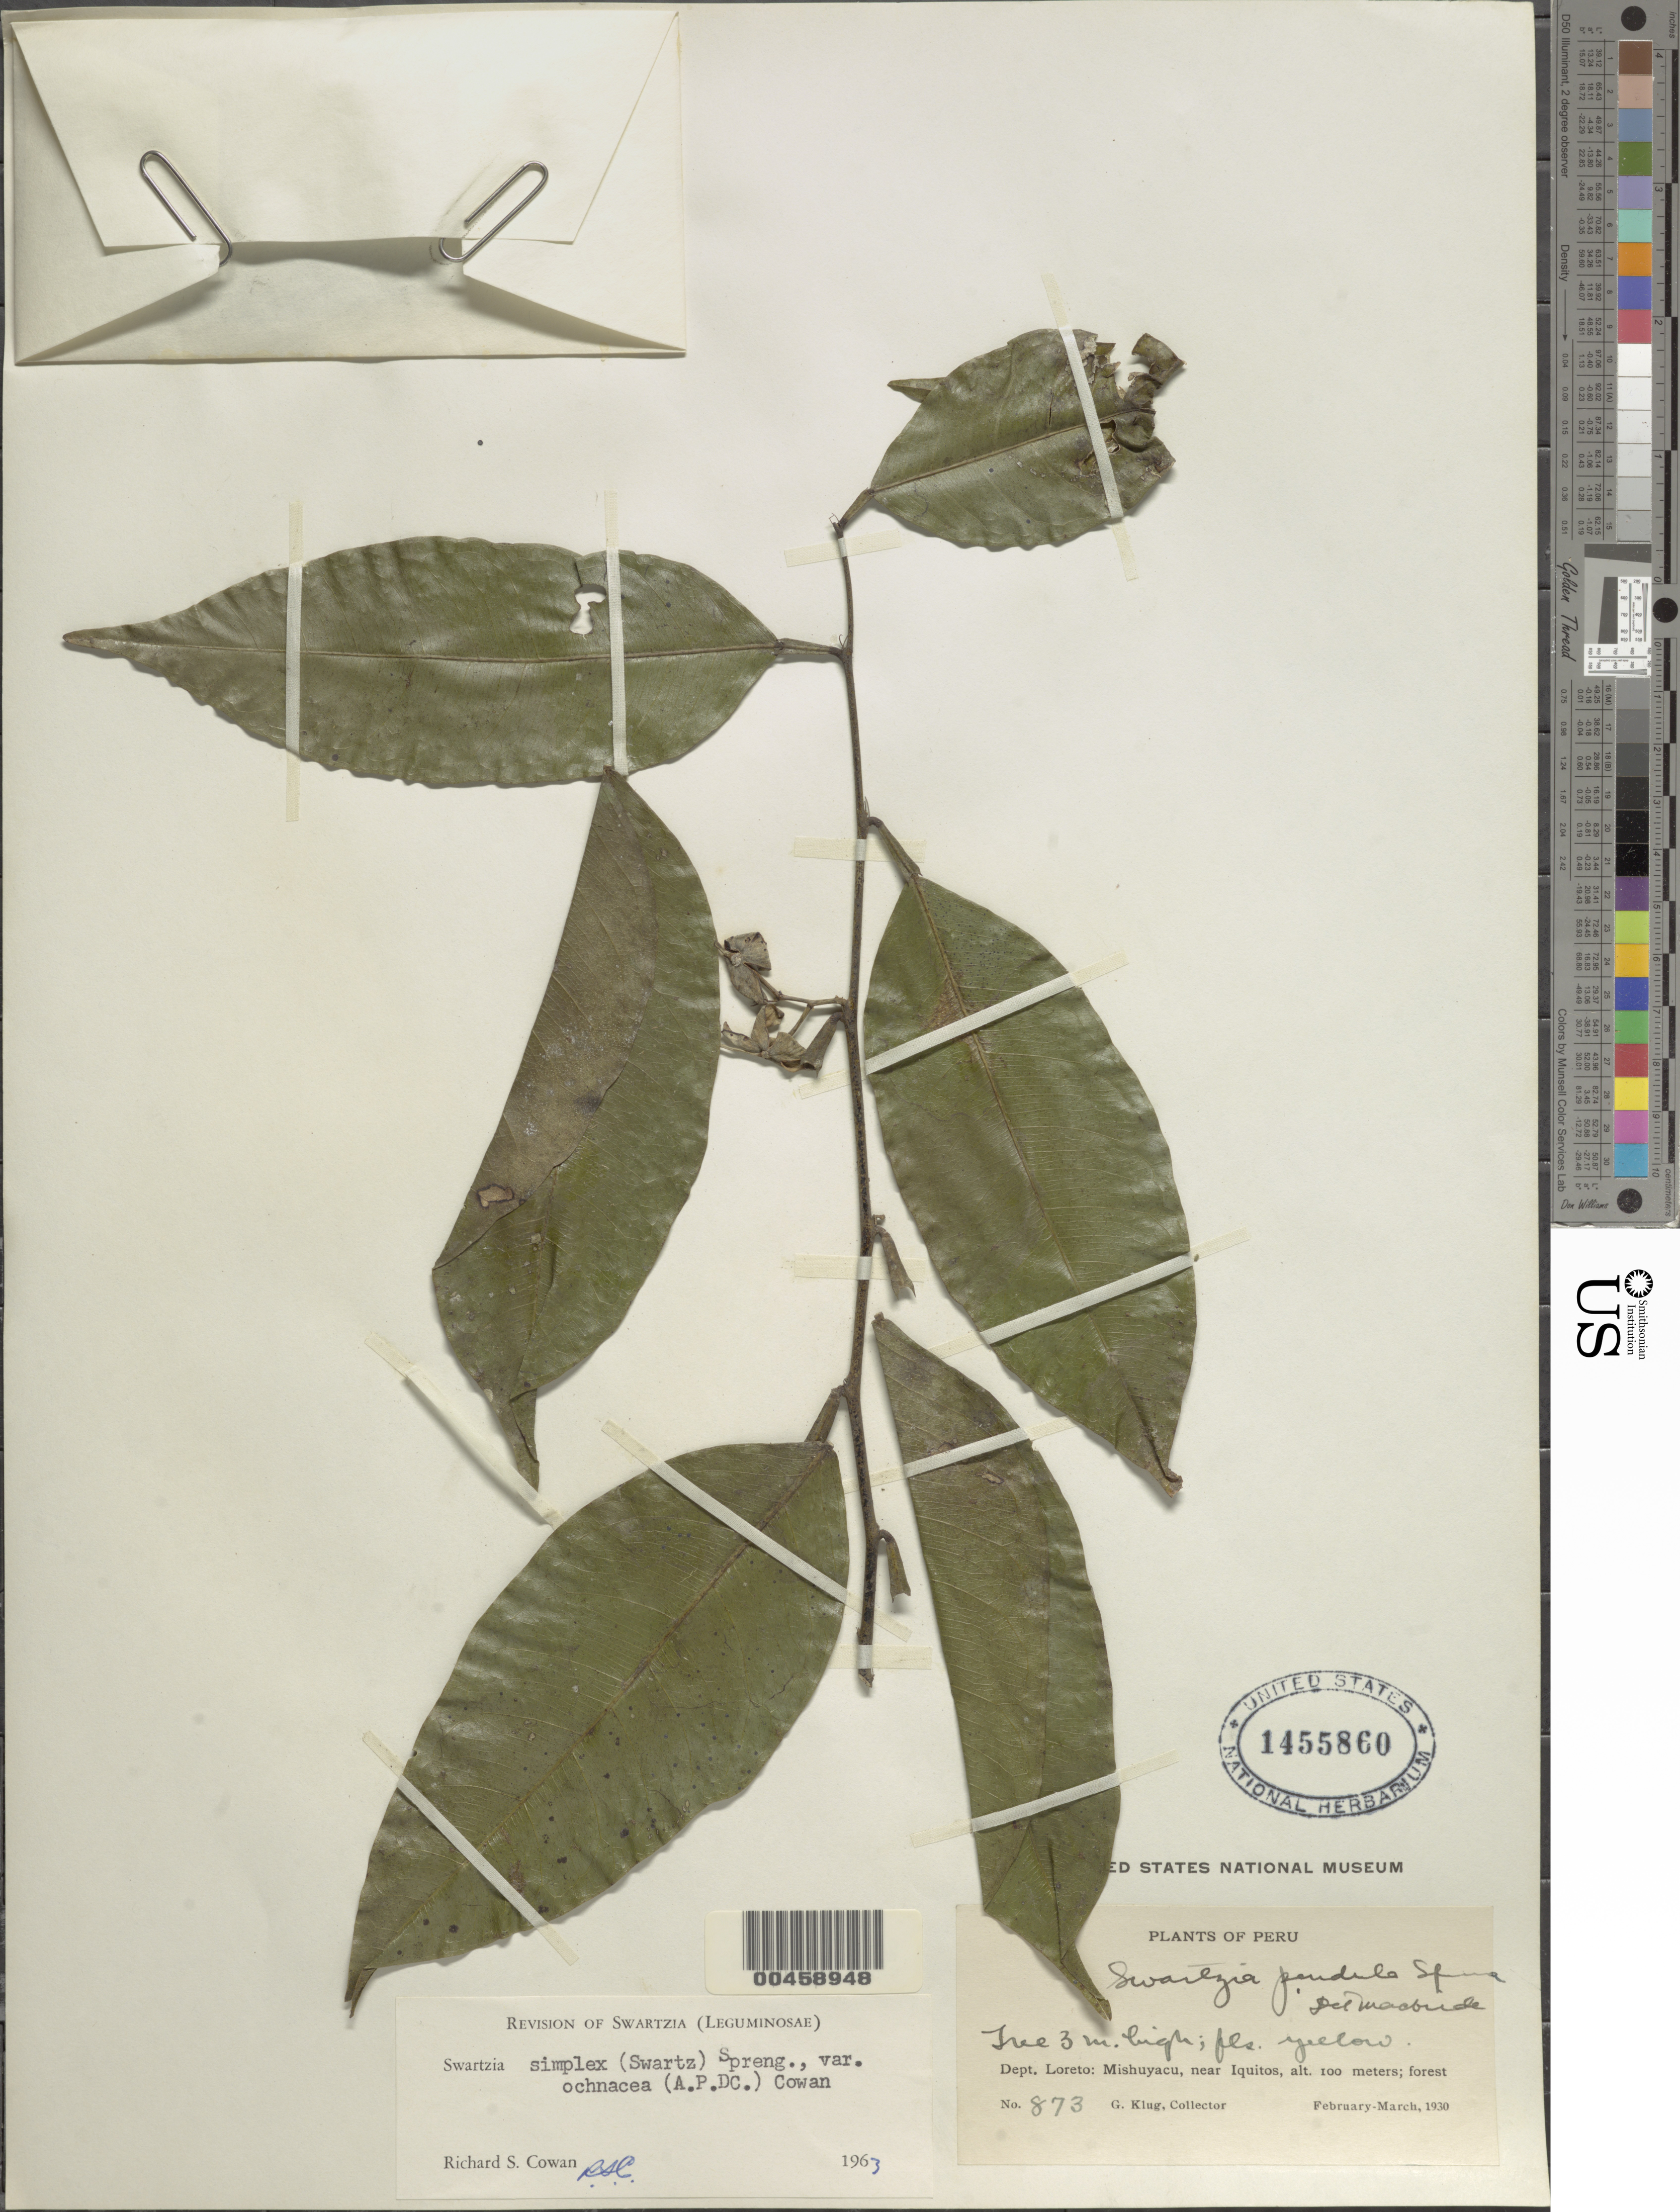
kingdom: Plantae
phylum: Tracheophyta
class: Magnoliopsida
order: Fabales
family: Fabaceae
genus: Swartzia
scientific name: Swartzia simplex var. ochnacea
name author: (DC.) R.S. Cowan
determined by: Cowan, R. S.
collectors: G. Klug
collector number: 873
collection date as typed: Feb 1930 to -- Mar 1930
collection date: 1930-02/1930-03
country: Peru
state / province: Loreto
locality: Mishuyacu, near Iquitos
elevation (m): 100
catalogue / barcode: US 1455860